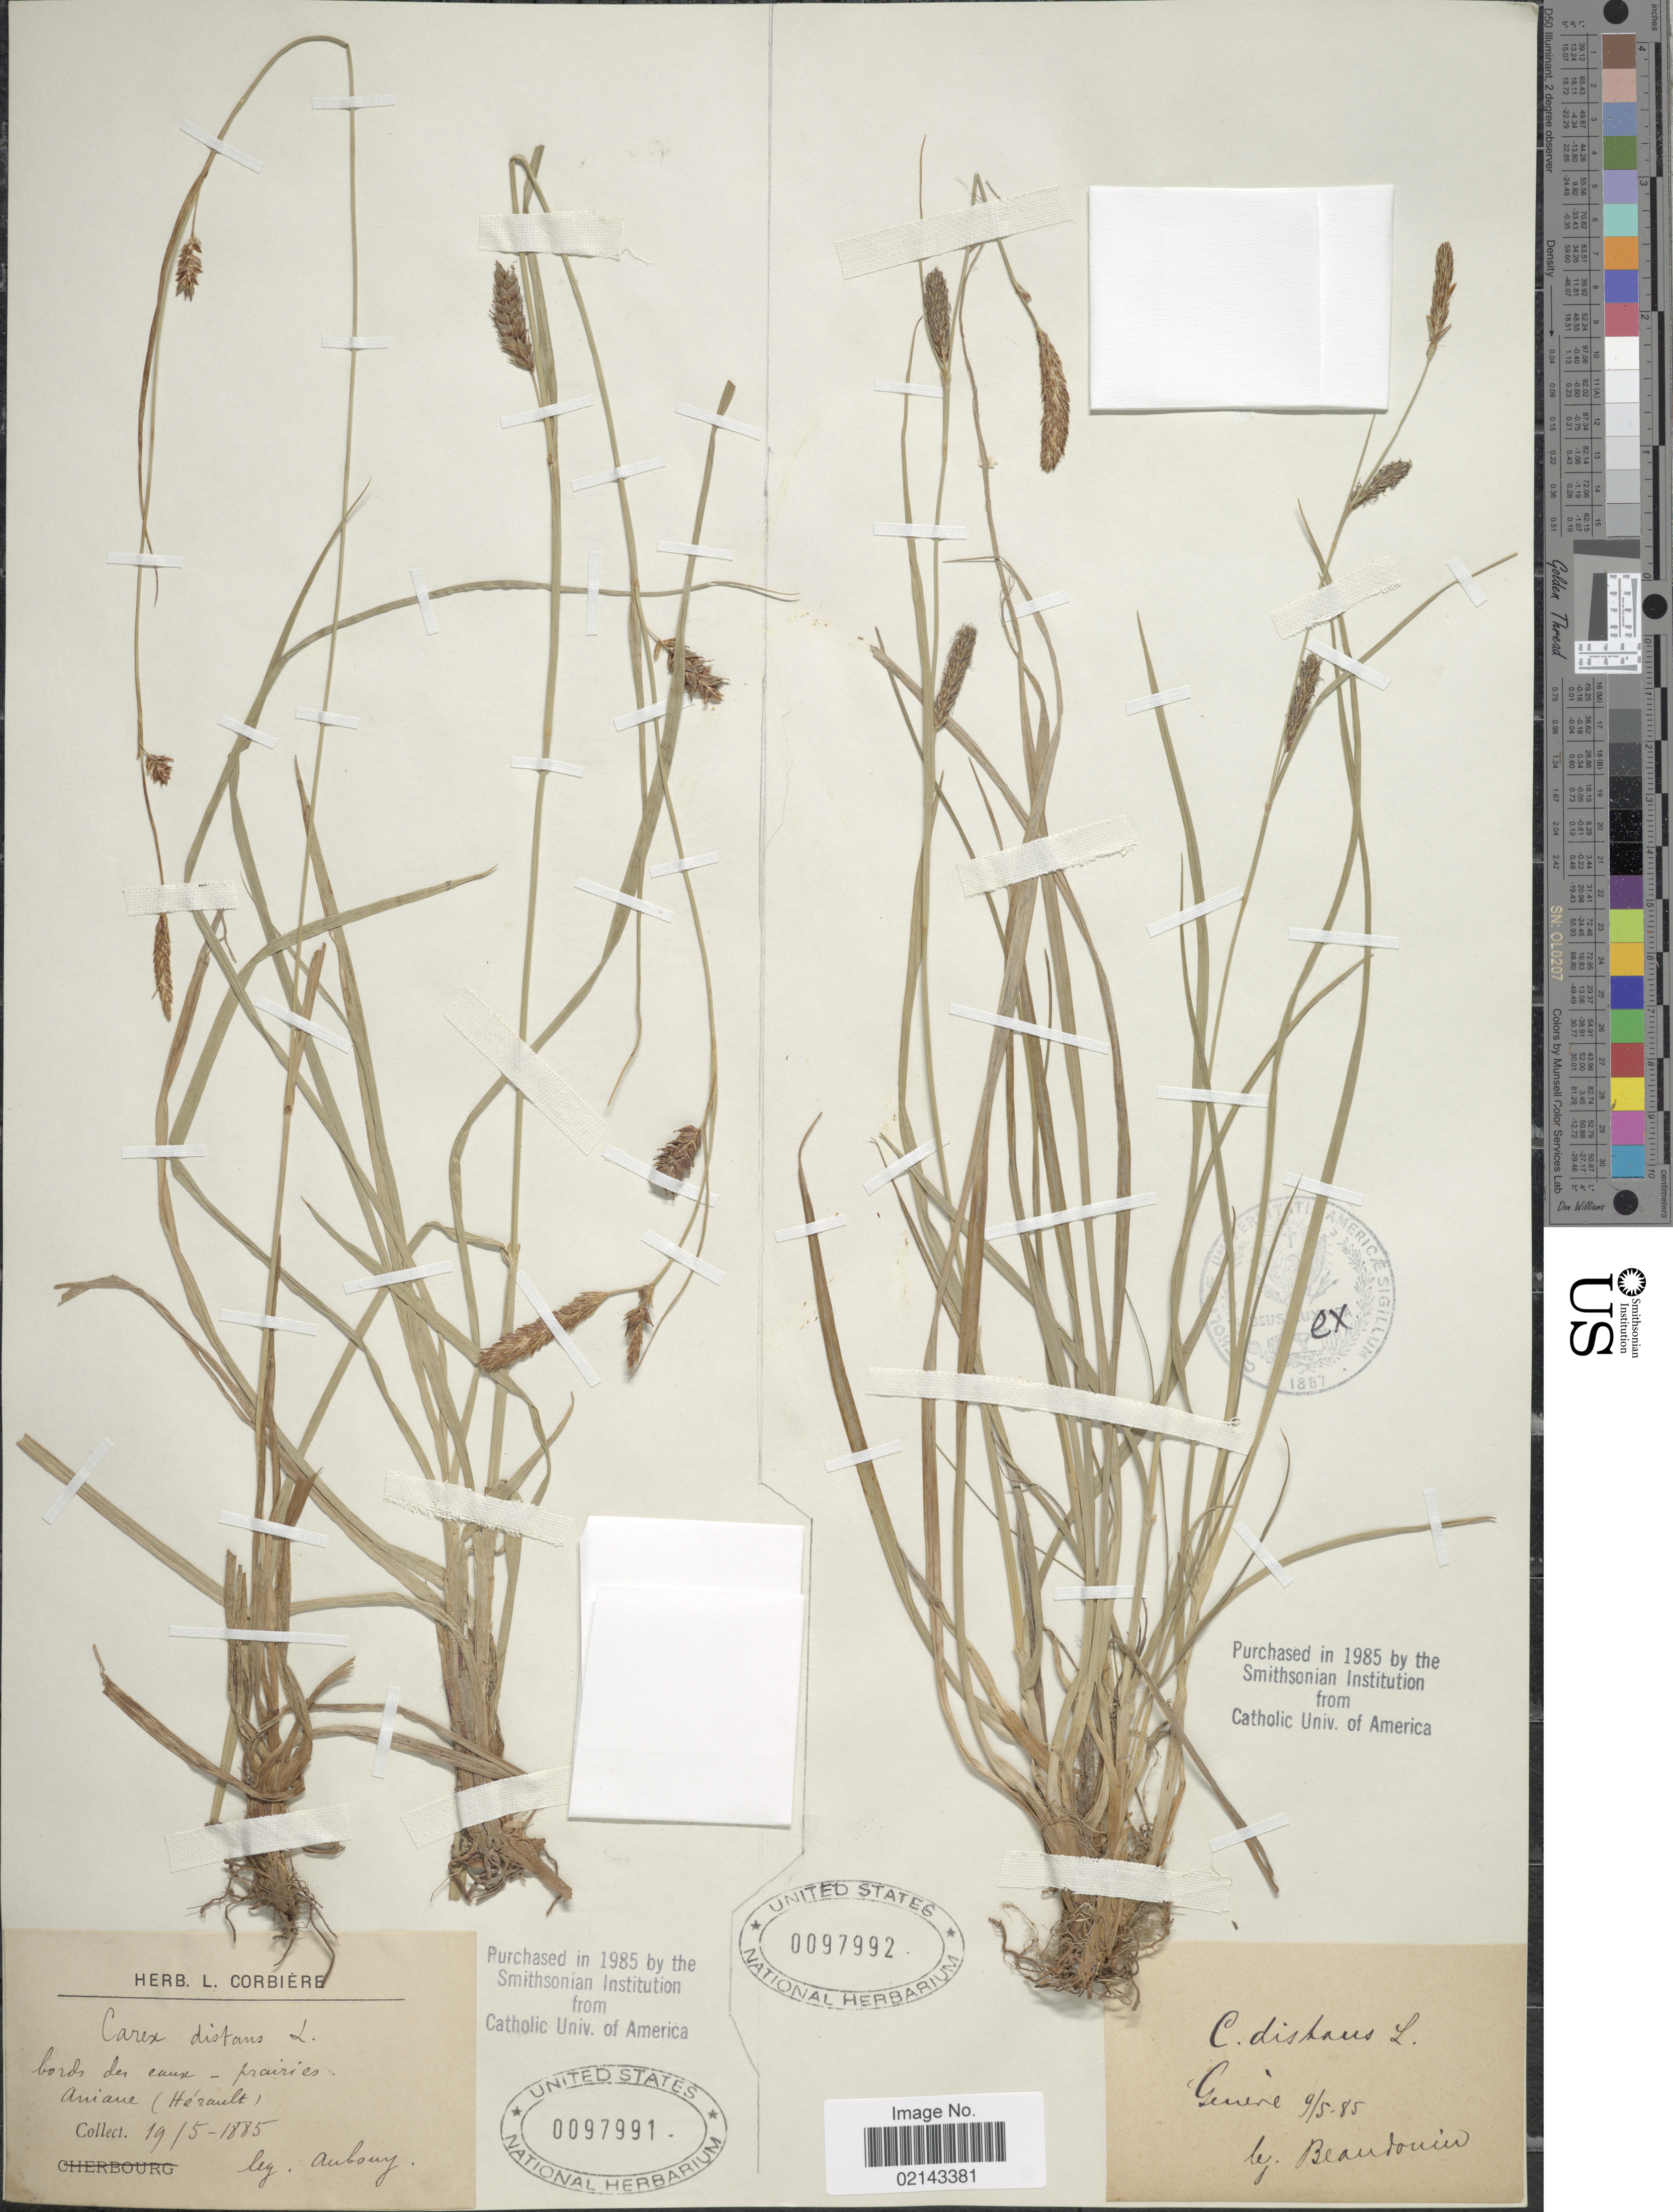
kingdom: Plantae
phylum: Tracheophyta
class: Liliopsida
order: Poales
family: Cyperaceae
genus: Carex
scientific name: Carex distans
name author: L.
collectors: -. Anbouy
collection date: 1885-05-19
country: France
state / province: Occitanie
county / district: Hérault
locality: Bords des eaux - prairies Aniane (Hérault)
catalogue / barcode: US 97991